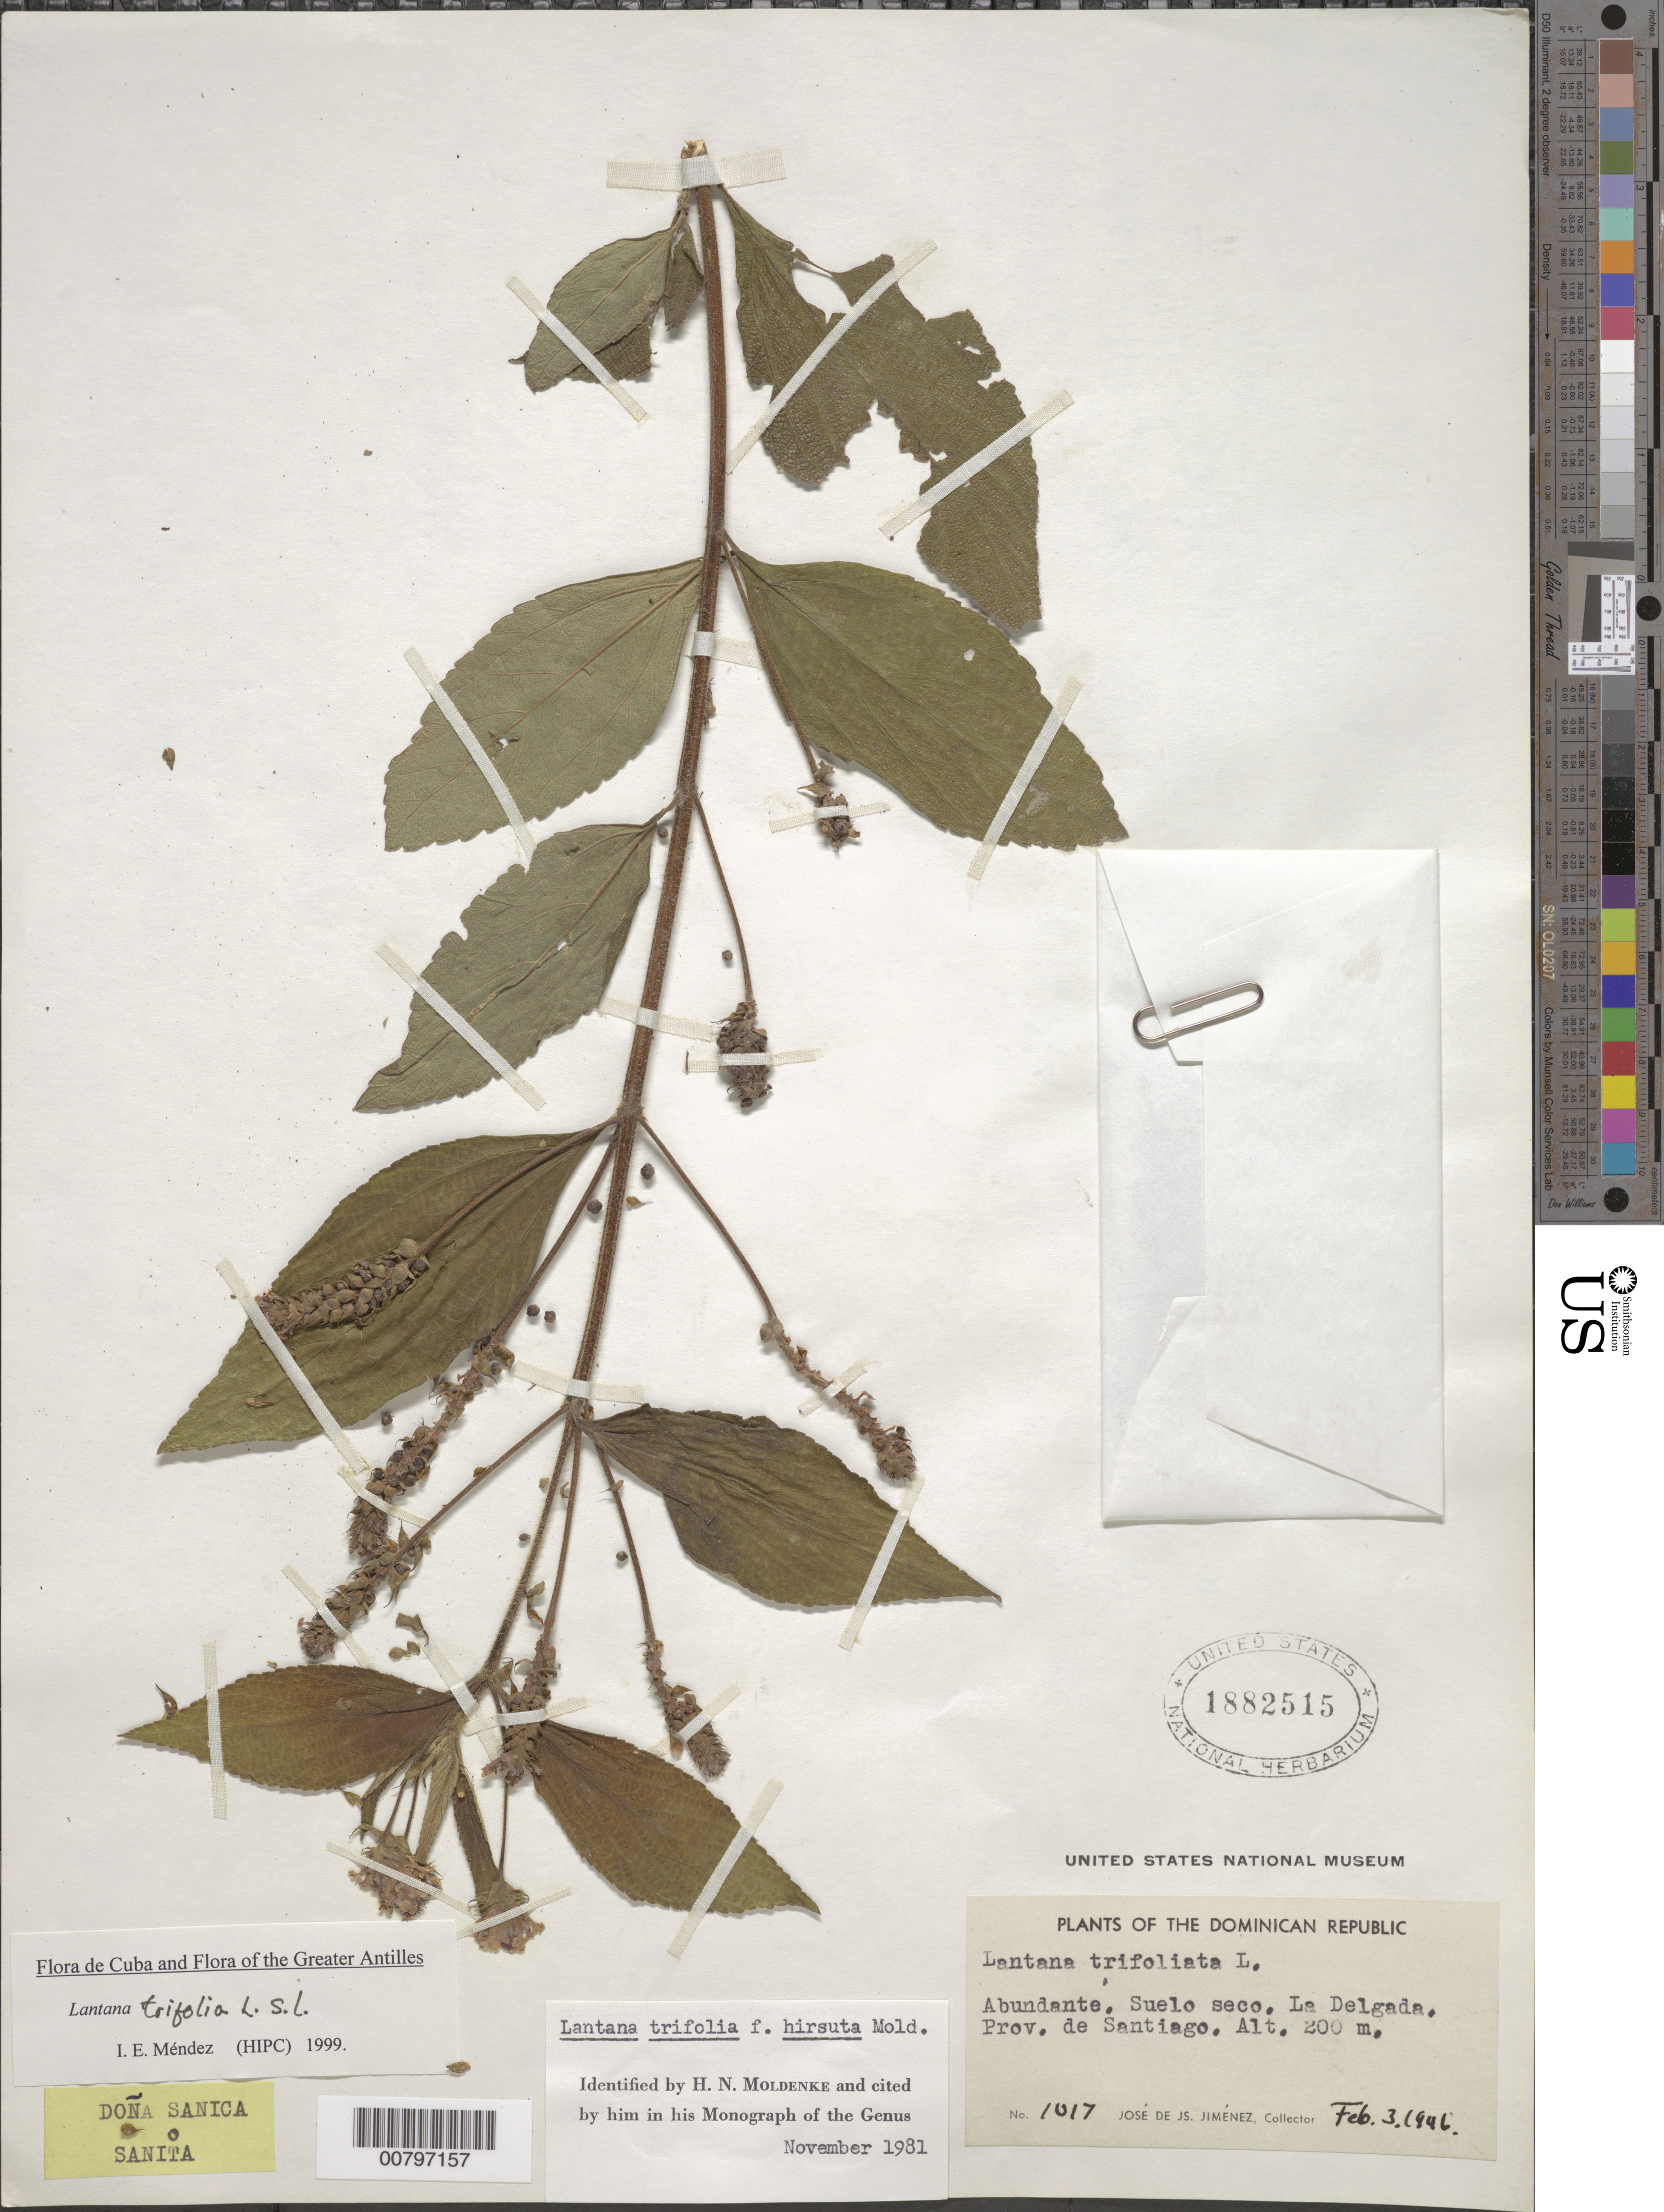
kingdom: Plantae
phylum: Tracheophyta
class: Magnoliopsida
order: Lamiales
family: Verbenaceae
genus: Lantana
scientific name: Lantana trifolia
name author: L.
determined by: Méndez, Isidro E., (HIPC)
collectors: J. J. Jiménez Almonte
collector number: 1017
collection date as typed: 03 Feb 1946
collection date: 1946-02-03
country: Dominican Republic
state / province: Santiago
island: Hispaniola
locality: La Delgada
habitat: Dry ground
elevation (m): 200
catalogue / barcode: US 1882515